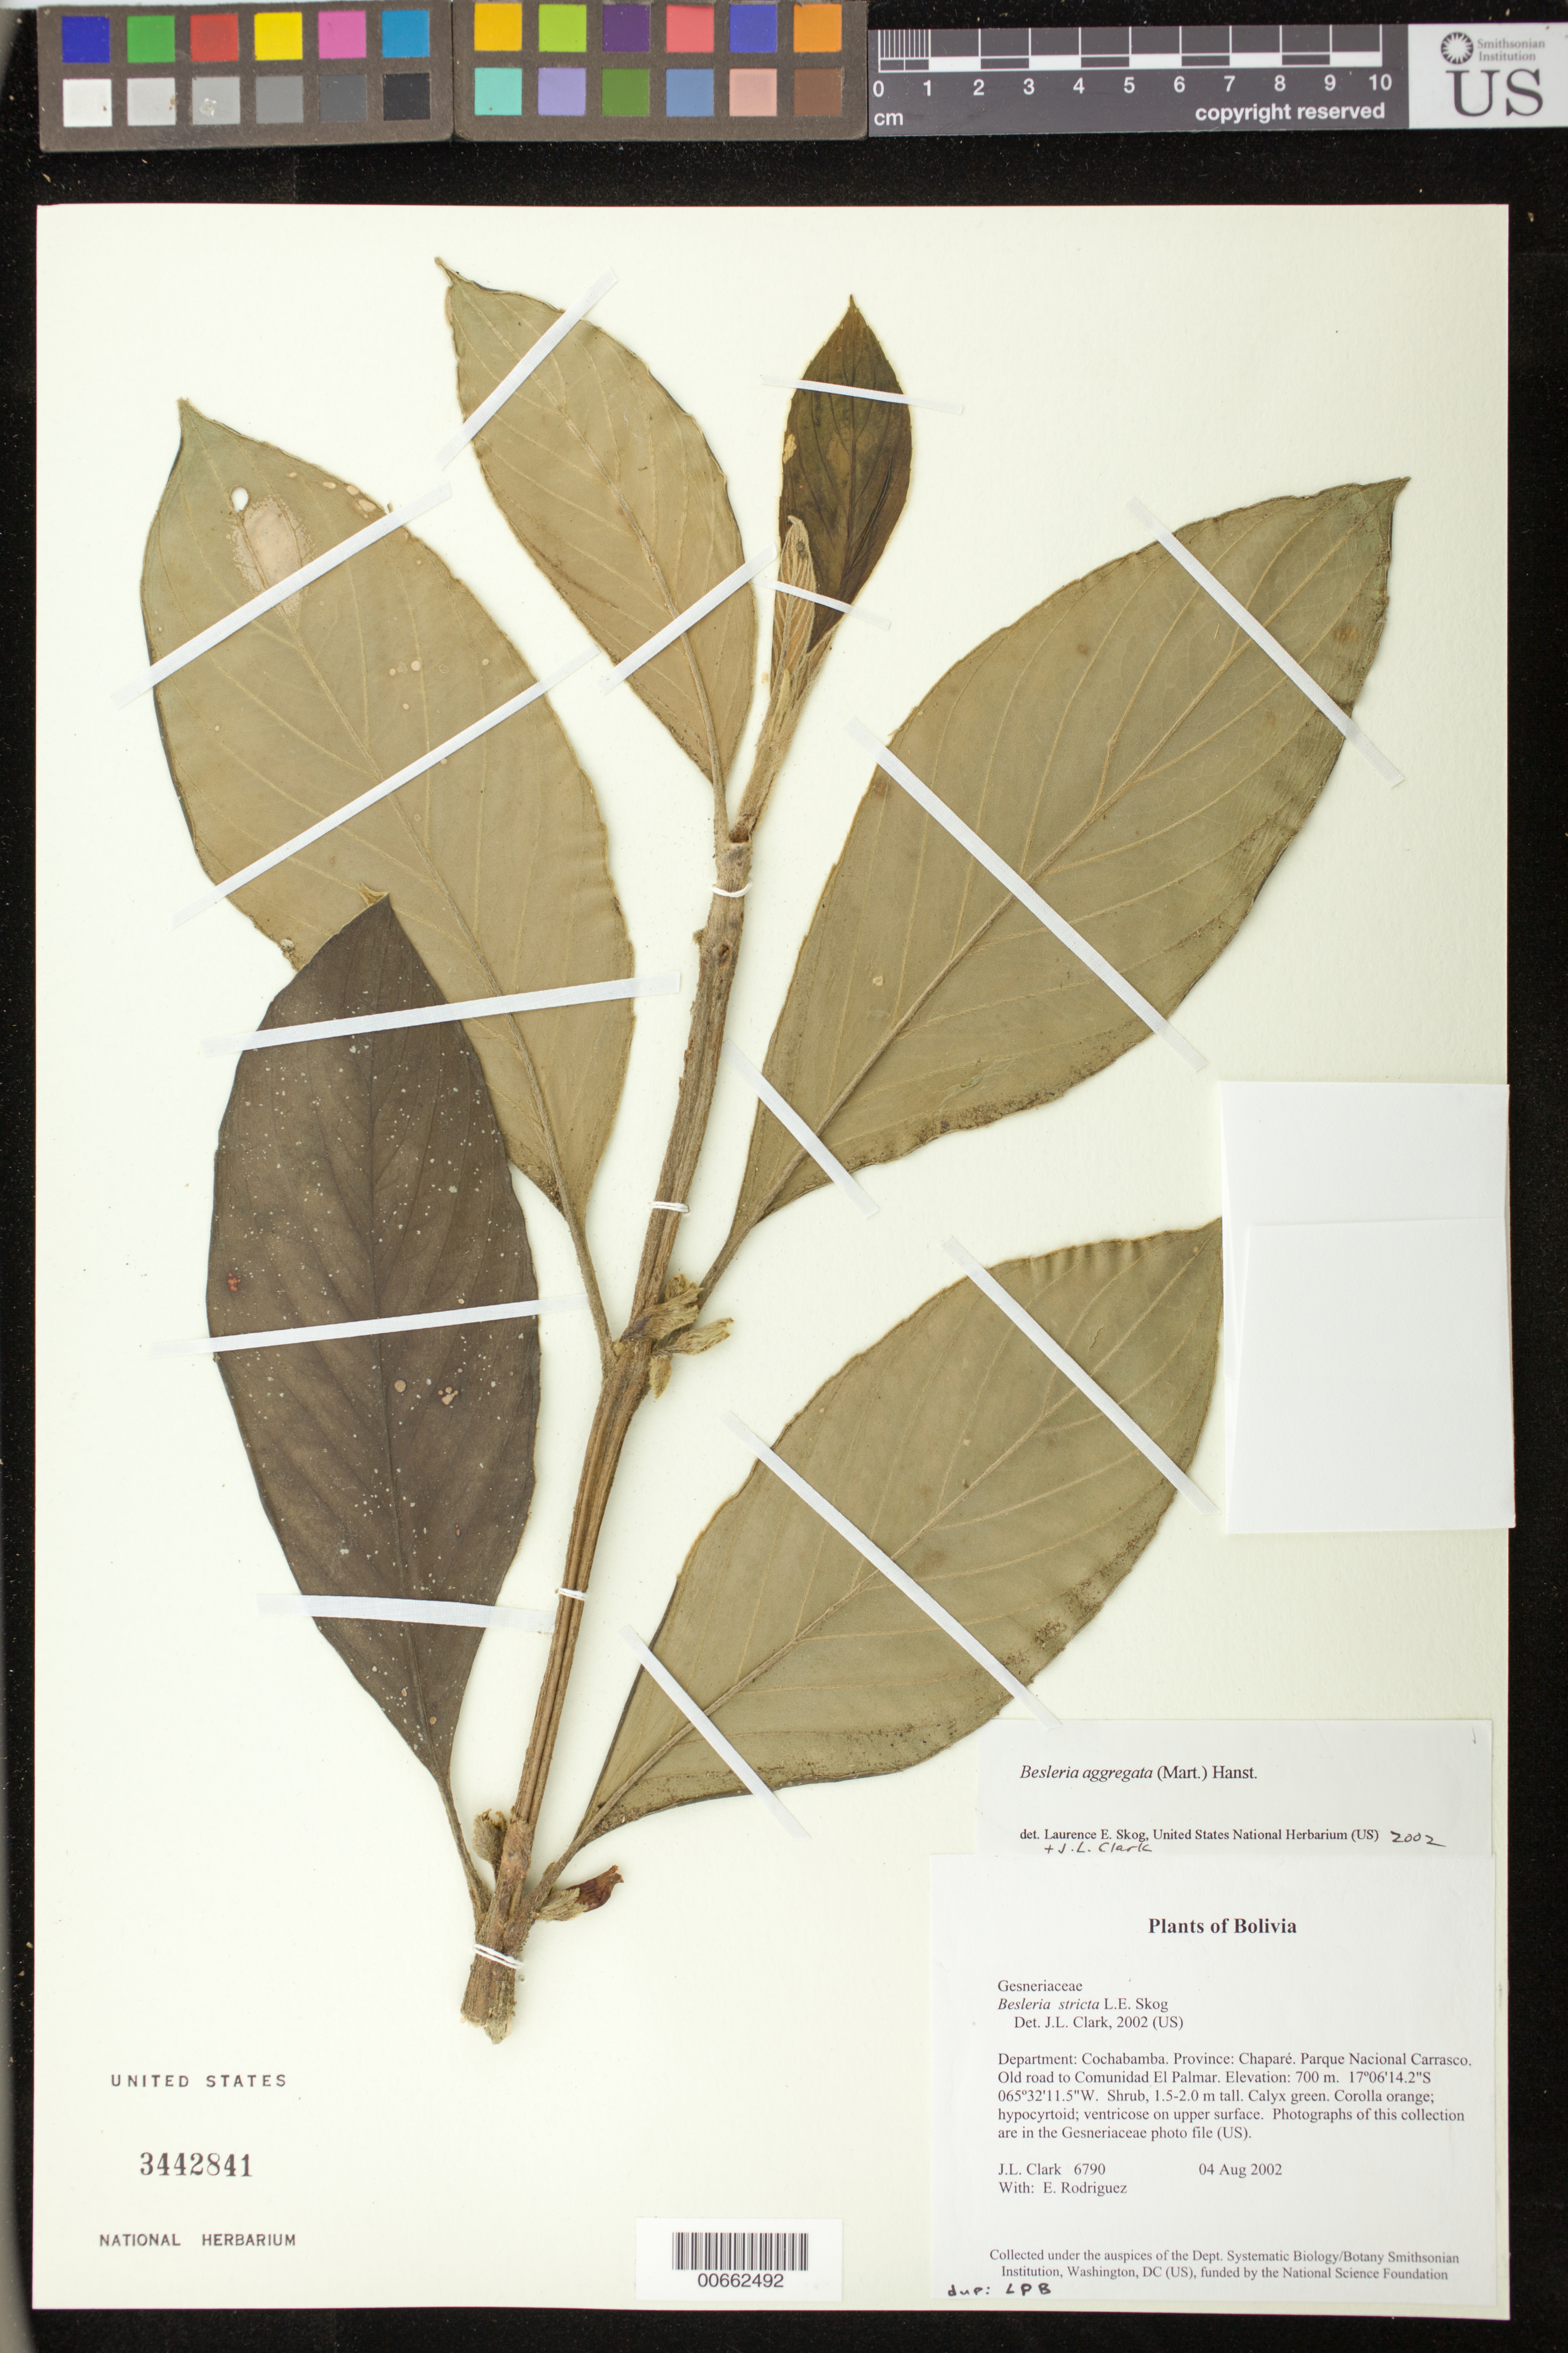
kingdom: Plantae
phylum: Tracheophyta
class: Magnoliopsida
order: Lamiales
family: Gesneriaceae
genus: Besleria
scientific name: Besleria stricta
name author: L.E. Skog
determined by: Clark, J. L.; Skog, Laurence E.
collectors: J. L. Clark & E. Rodriguez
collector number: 6790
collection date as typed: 04 Aug 2002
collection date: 2002-08-04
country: Bolivia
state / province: Cochabamba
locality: Chaparé, Parque Nacional Carrasco. Old road to Comunidad El Palmar.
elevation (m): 700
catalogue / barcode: US 3442841